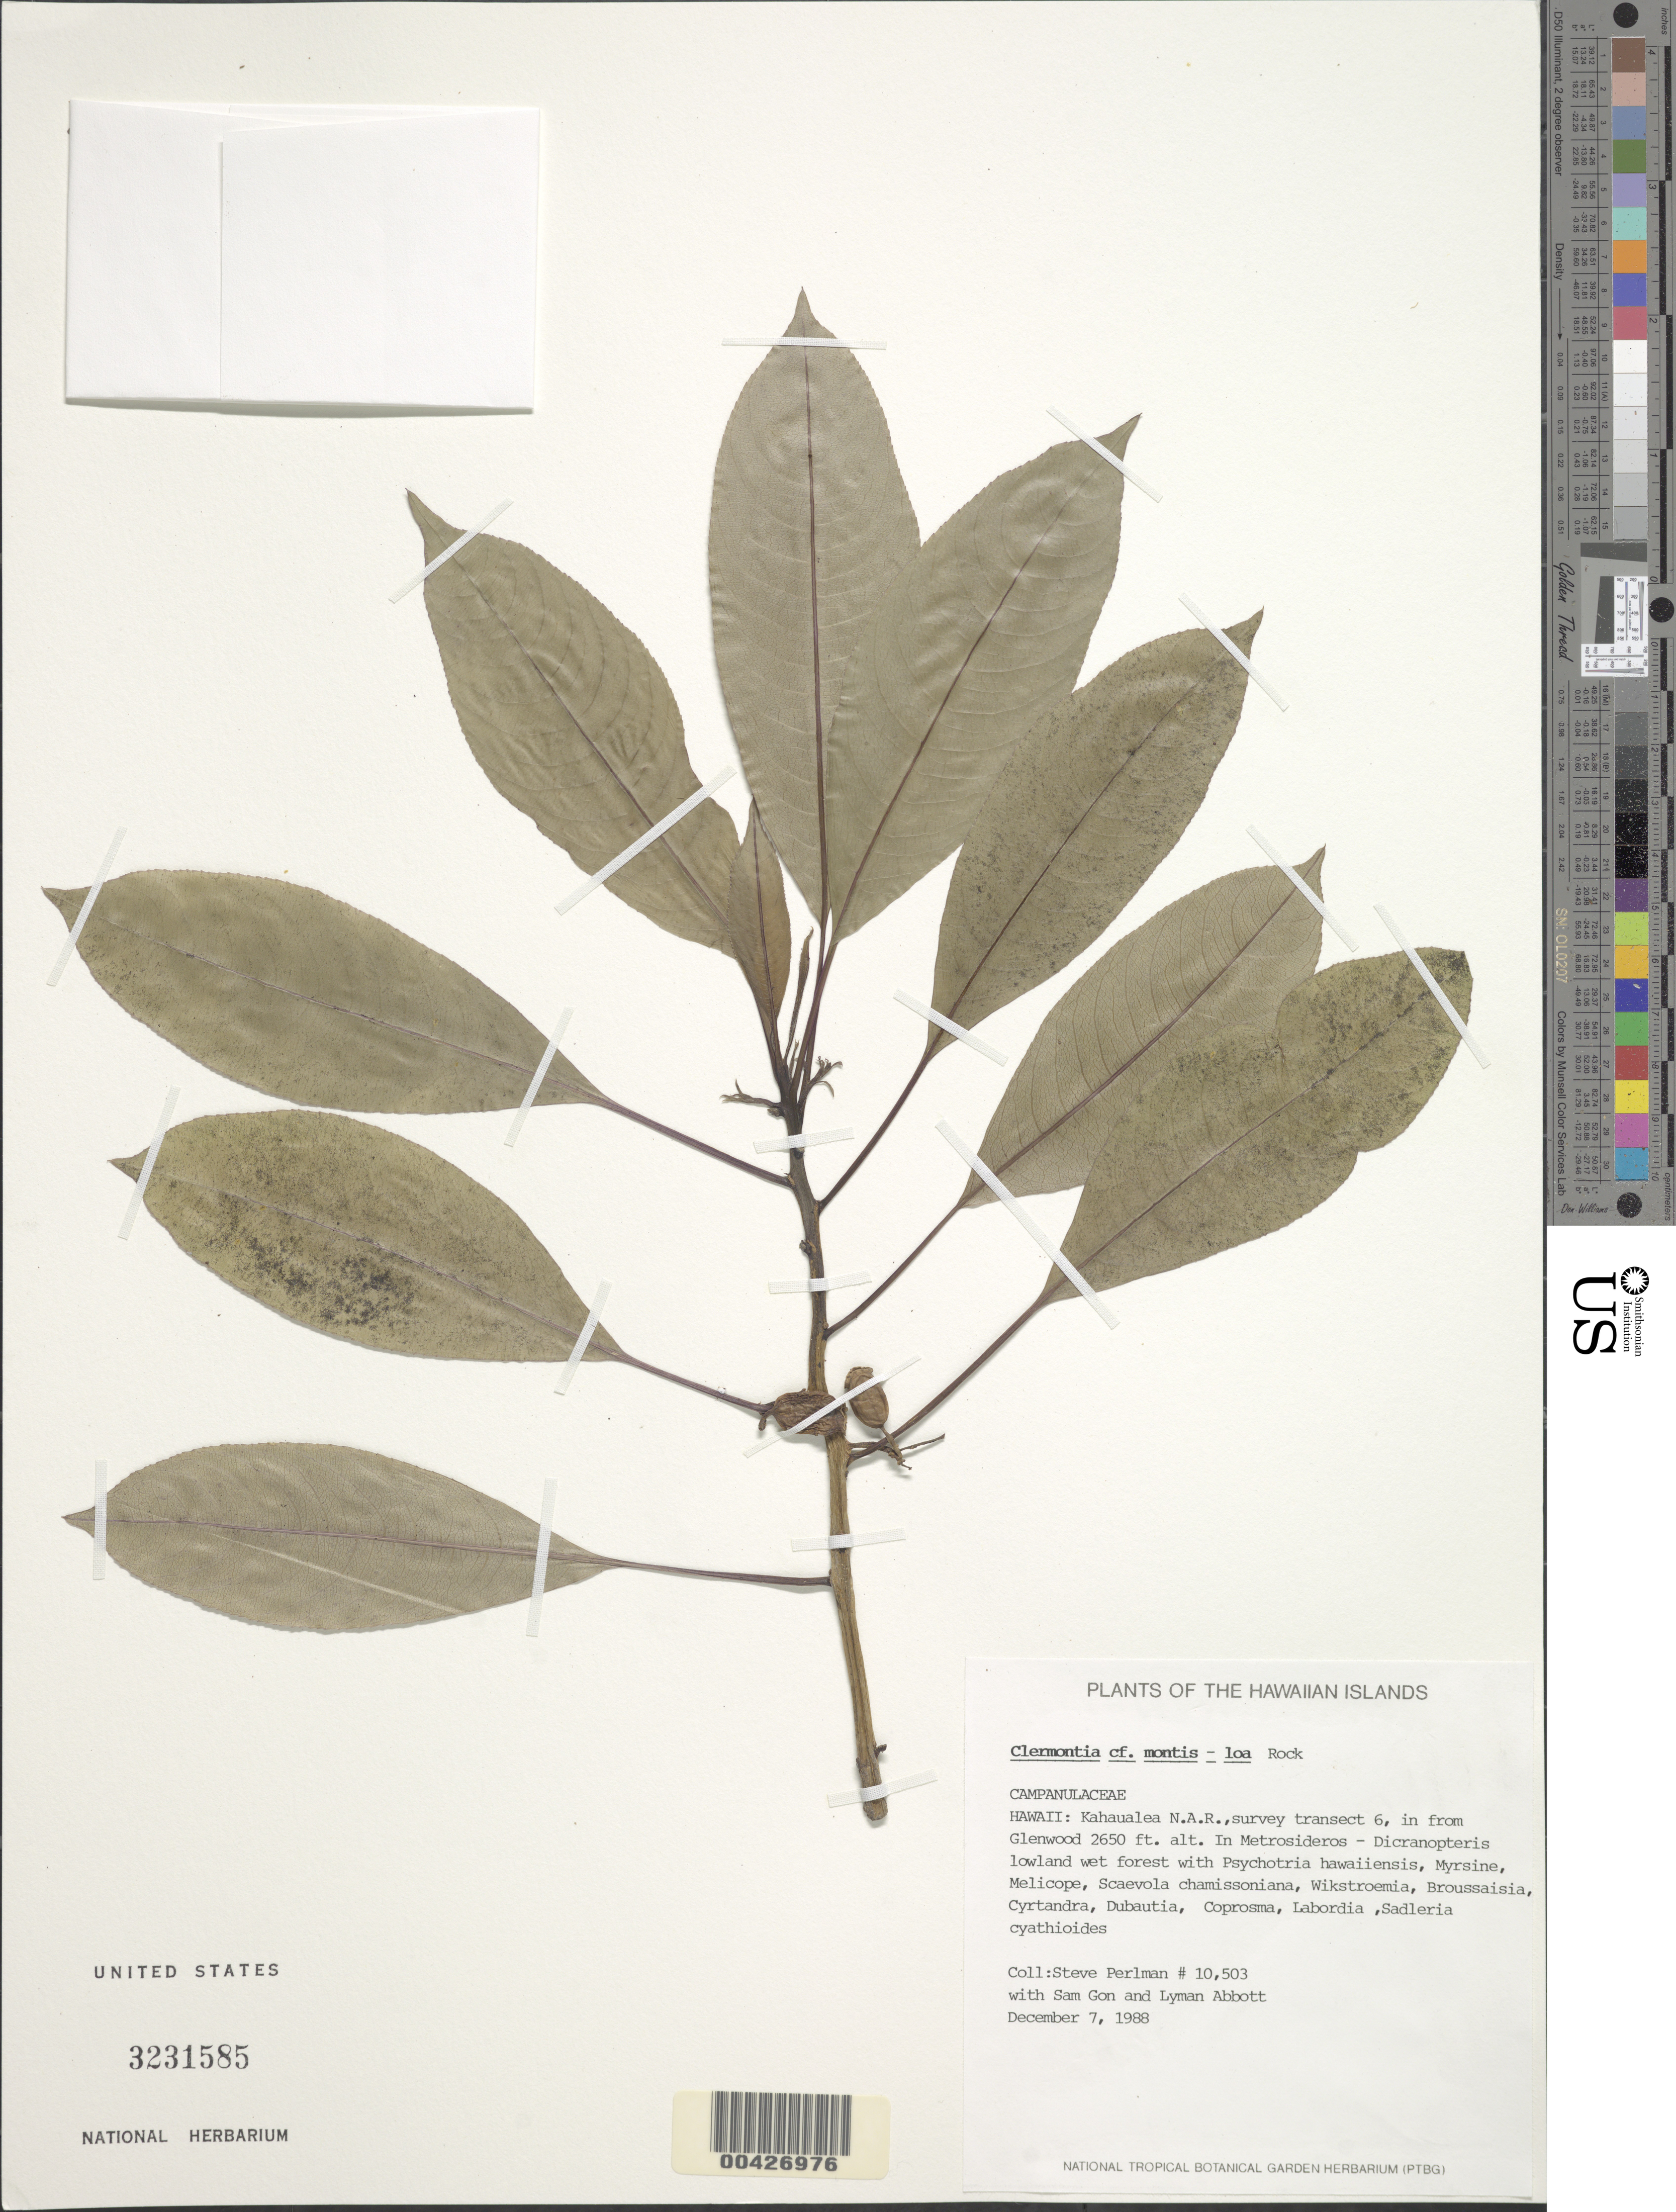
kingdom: Plantae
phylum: Tracheophyta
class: Magnoliopsida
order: Asterales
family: Campanulaceae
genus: Clermontia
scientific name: Clermontia montis-loa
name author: Rock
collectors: S. P. Perlman, S. Gon & L. Abbott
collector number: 10503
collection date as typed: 7 Dec 1988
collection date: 1988-12-07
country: United States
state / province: Hawaii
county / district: Hawaii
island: Hawaii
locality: Kahaualea N.A.R., survey transect 6, in from Glenwood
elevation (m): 808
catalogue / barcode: US 3231585